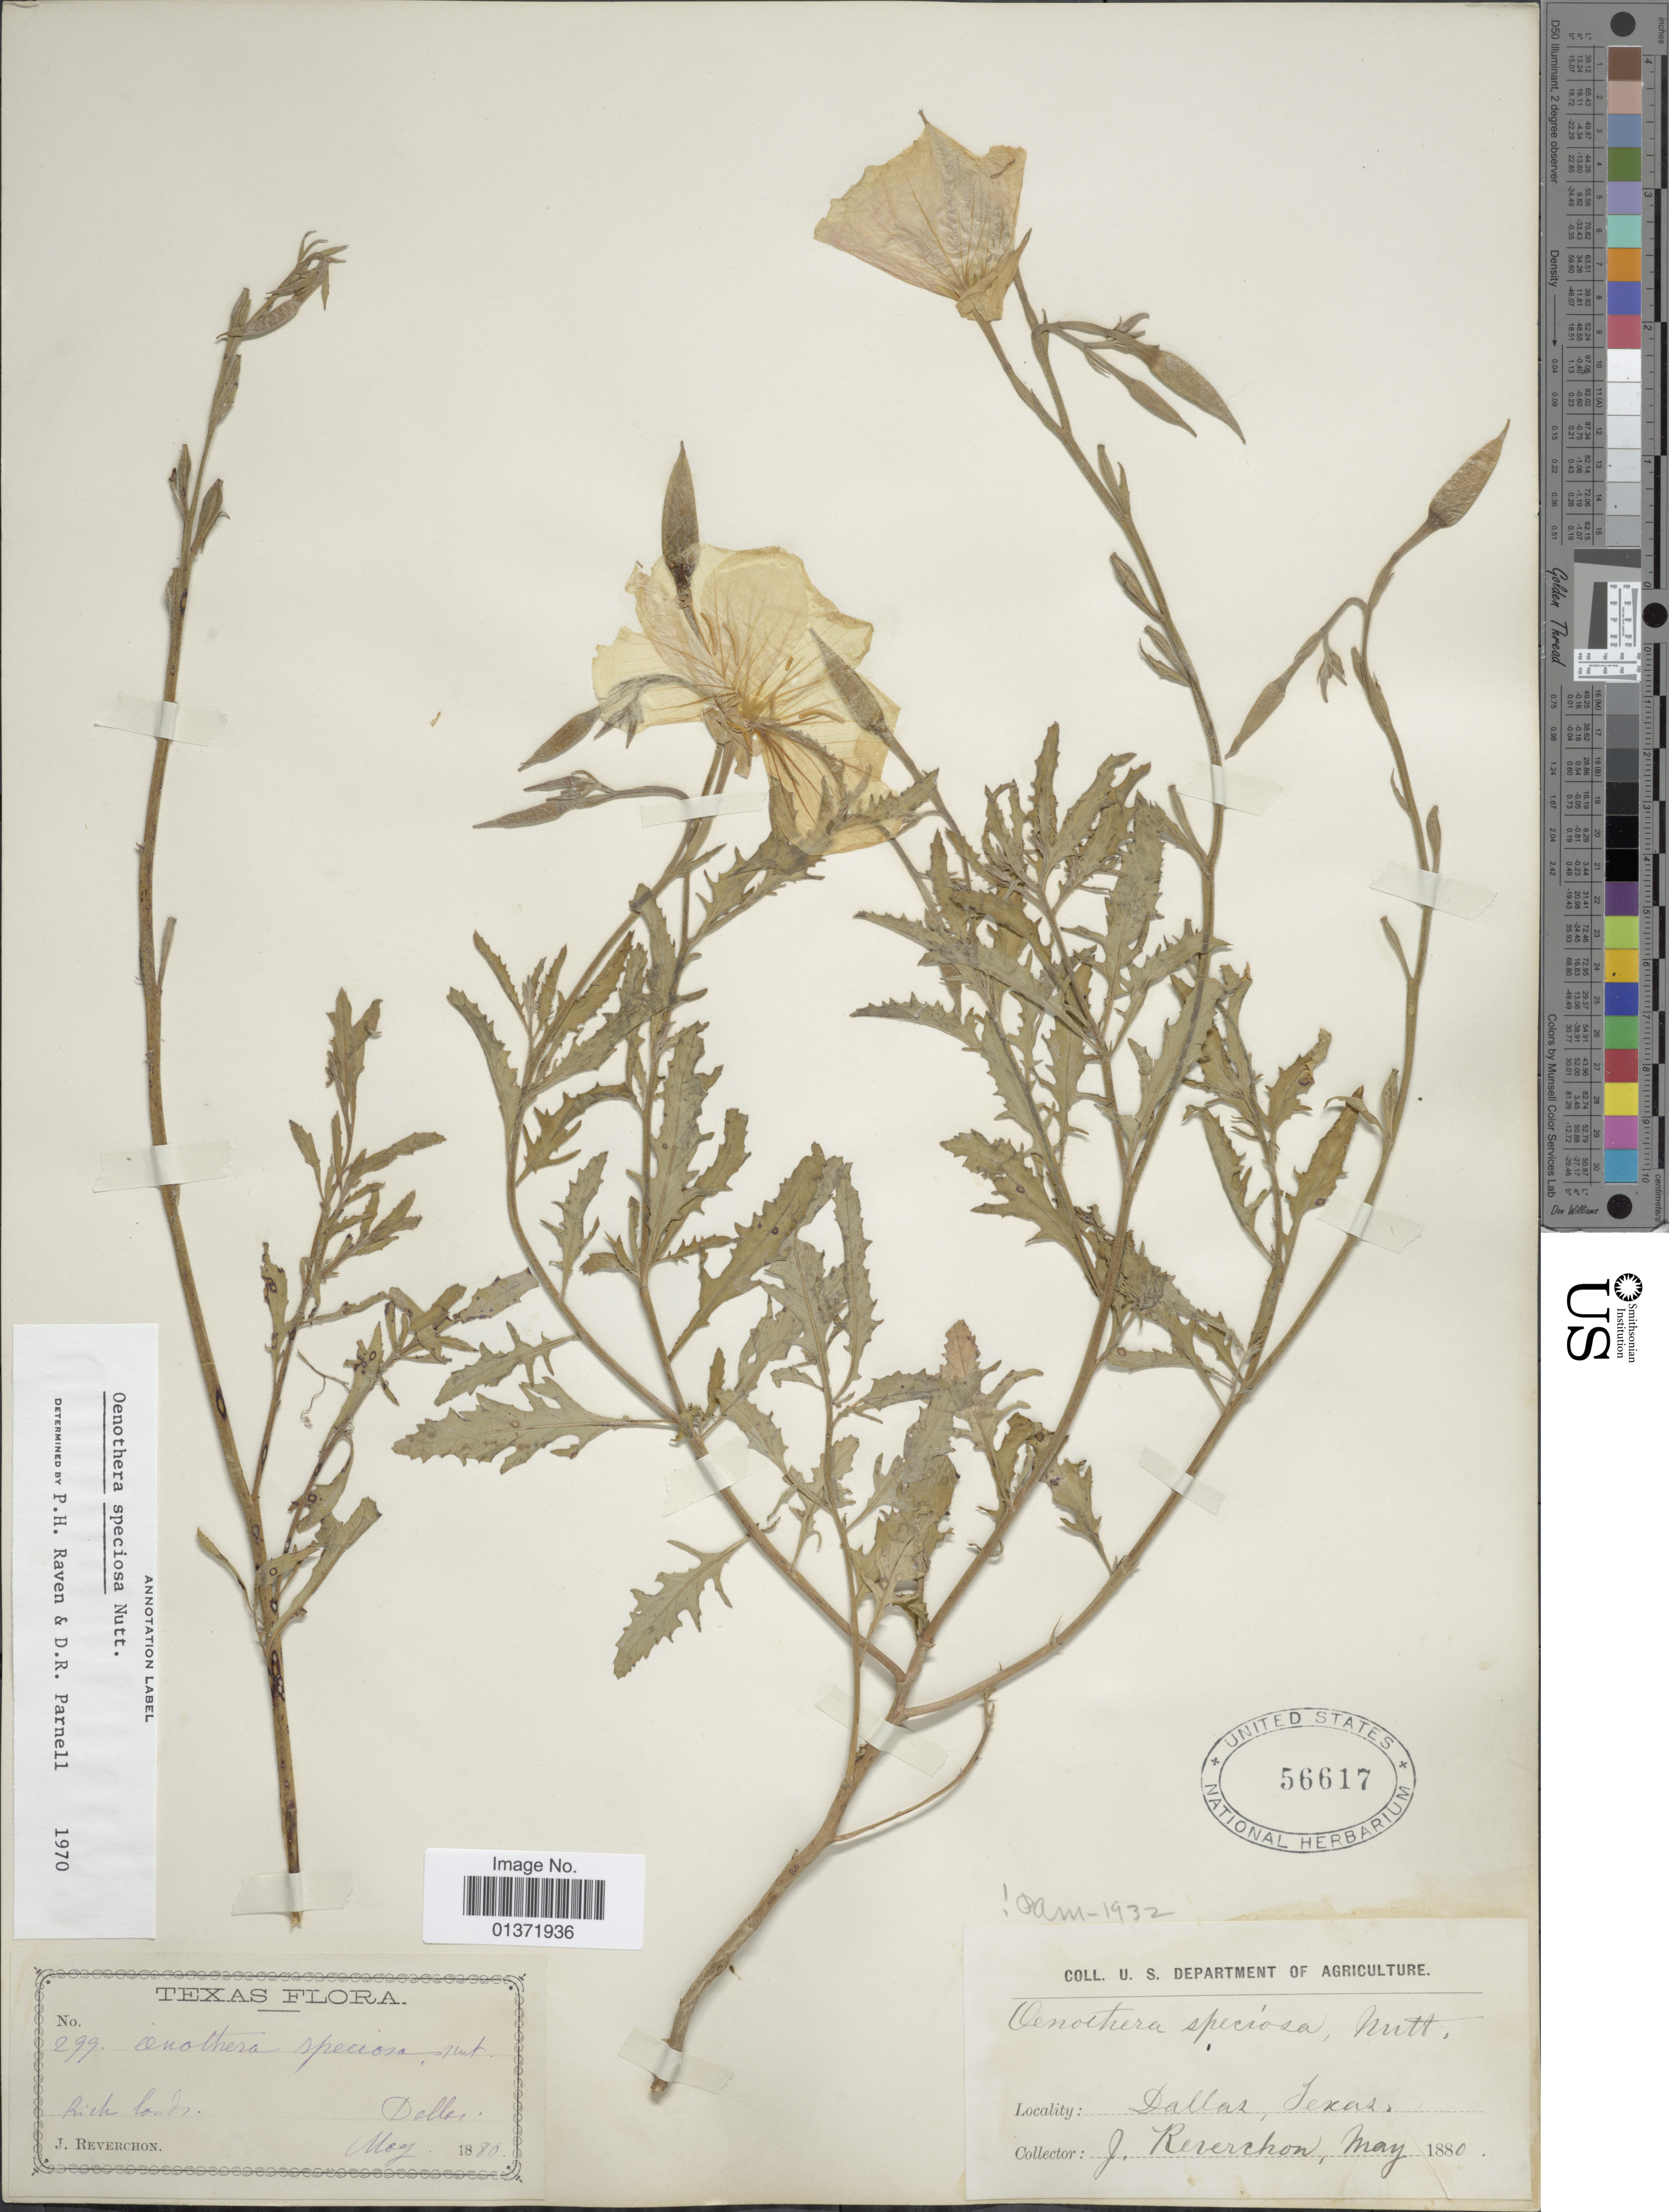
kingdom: Plantae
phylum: Tracheophyta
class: Magnoliopsida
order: Myrtales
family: Onagraceae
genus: Oenothera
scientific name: Oenothera speciosa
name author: Nutt.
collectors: J. Reverchon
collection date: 1880-05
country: United States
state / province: Texas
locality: Dallas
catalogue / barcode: US 56617